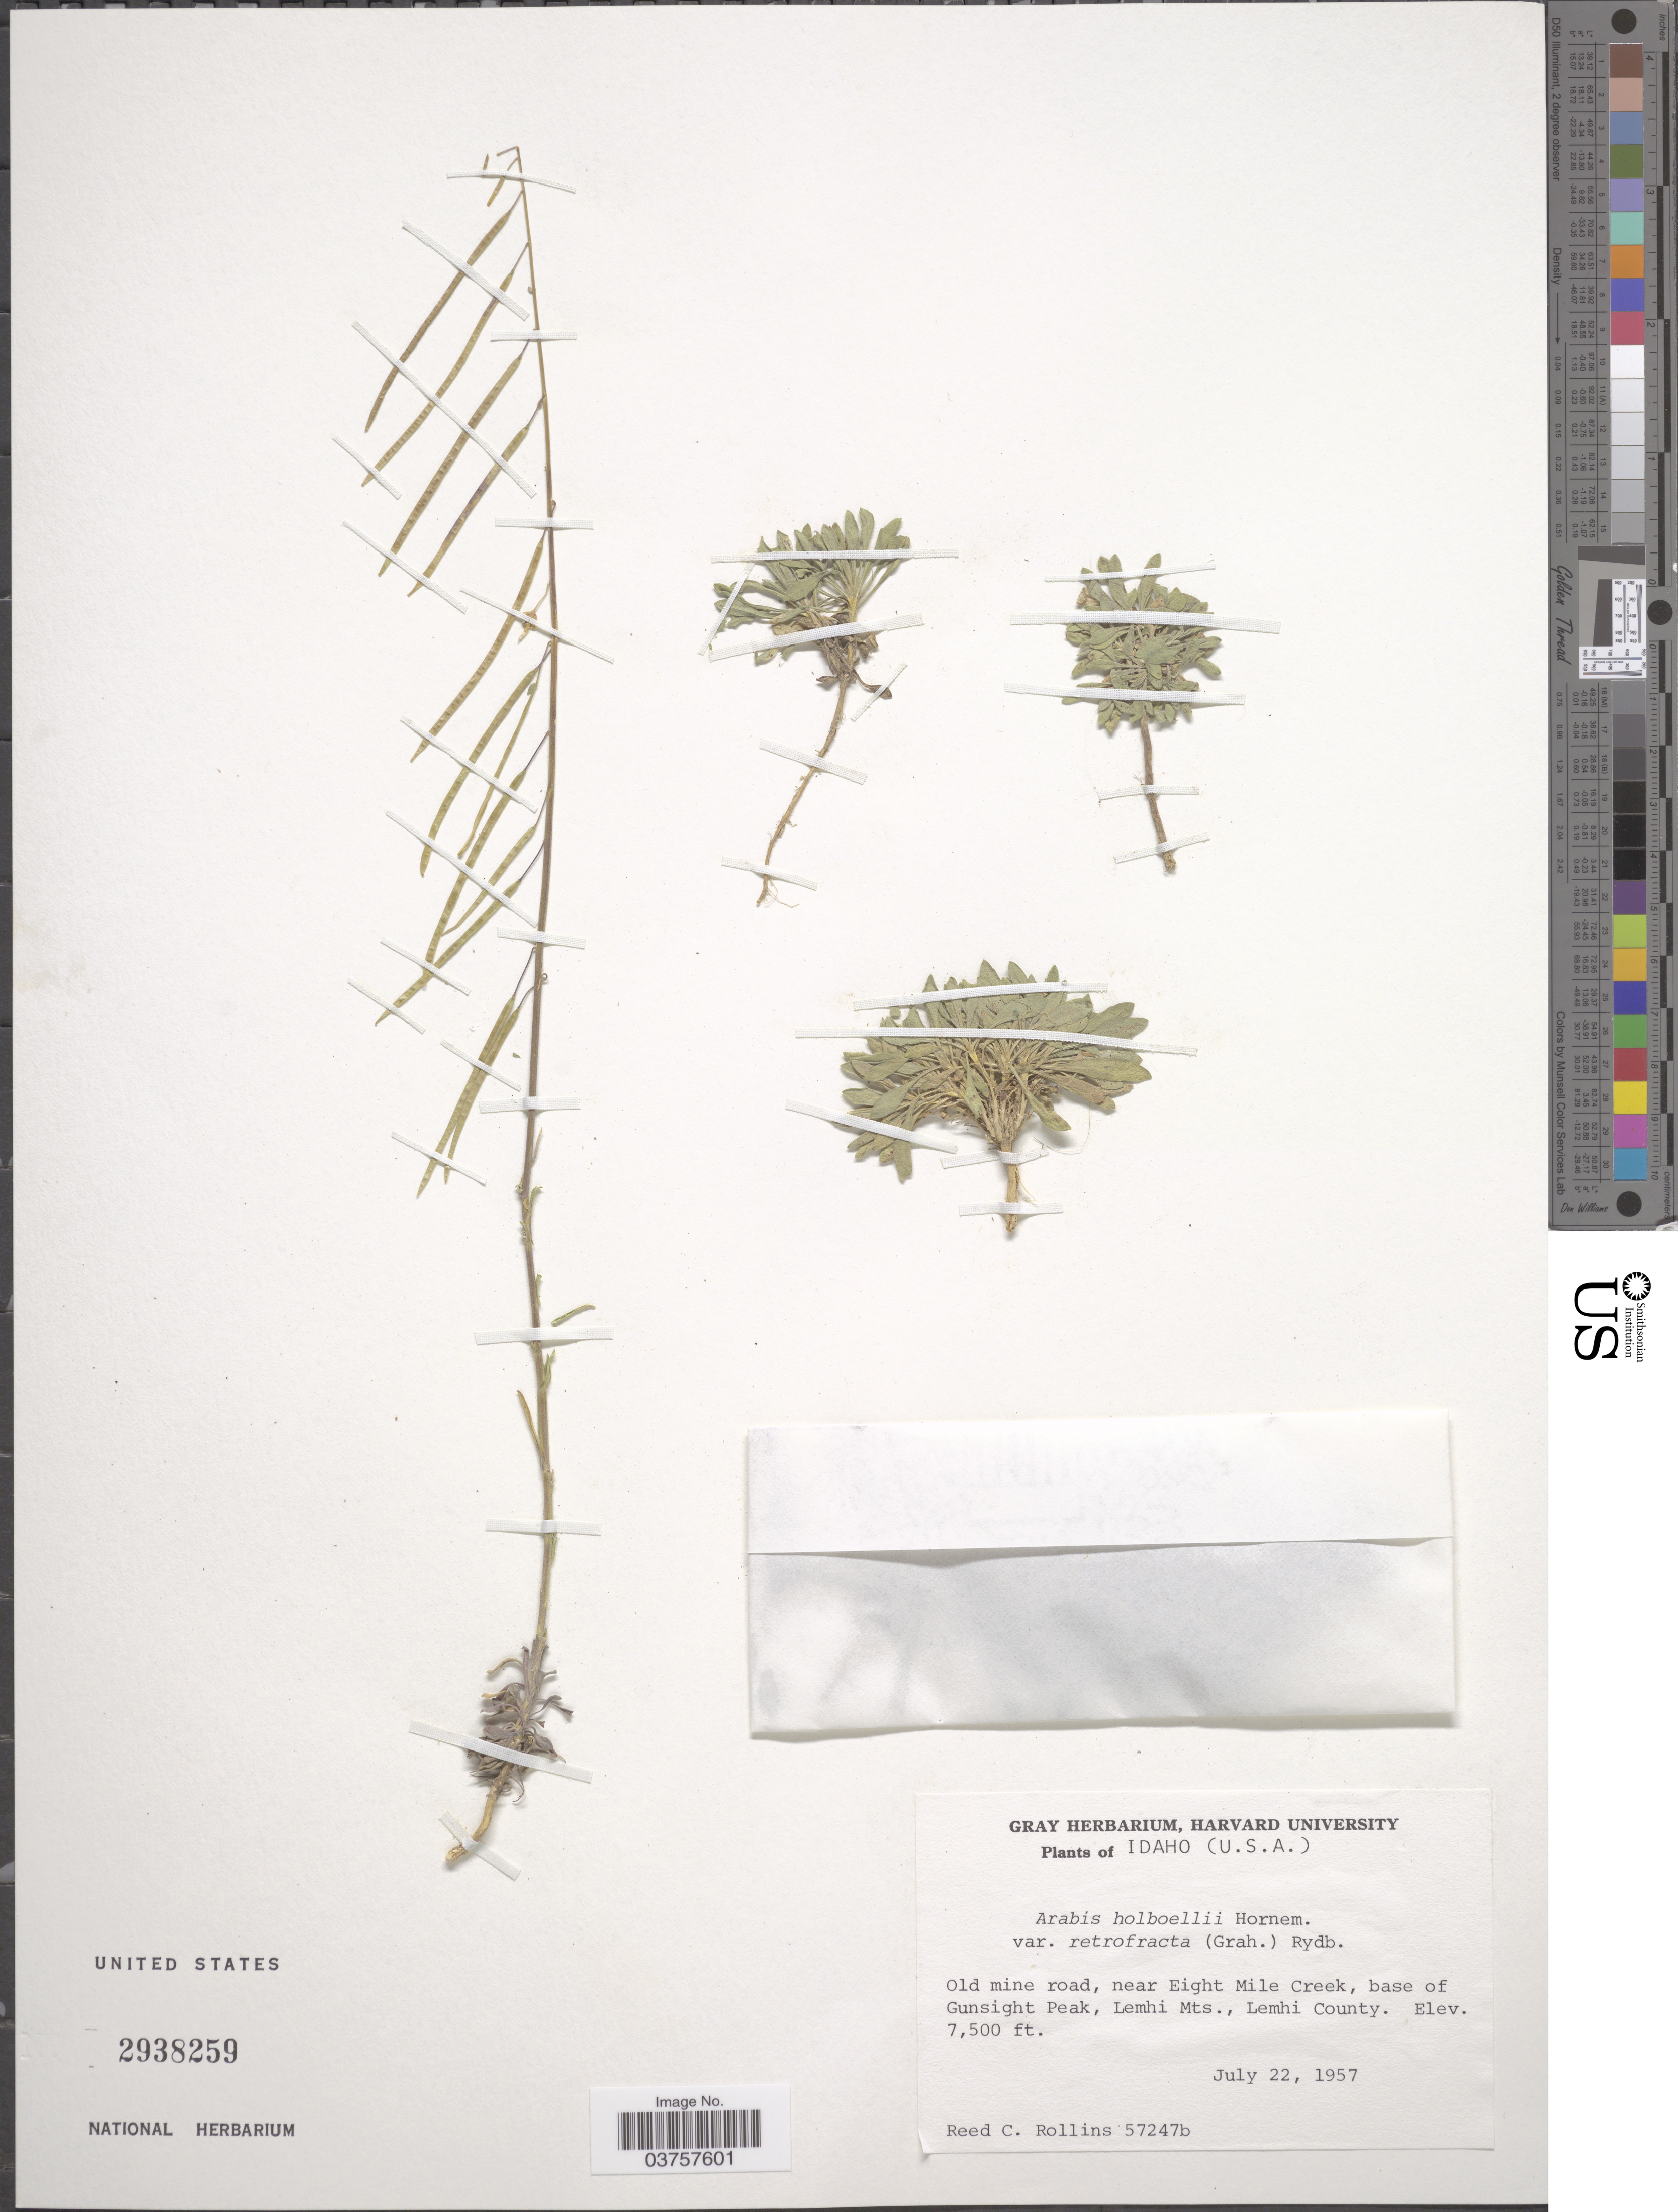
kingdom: Plantae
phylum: Tracheophyta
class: Magnoliopsida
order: Brassicales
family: Brassicaceae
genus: Arabis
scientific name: Arabis holboellii var. retrofracta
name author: Rydb.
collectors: R. C. Rollins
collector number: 57247b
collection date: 1957-07-22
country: United States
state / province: Idaho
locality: Old mine road, near Eight Mile Creek, base of Gunsight Peak, Lemhi Mts., Lemhi County.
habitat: old mine road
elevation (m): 2286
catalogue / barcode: US 2938259